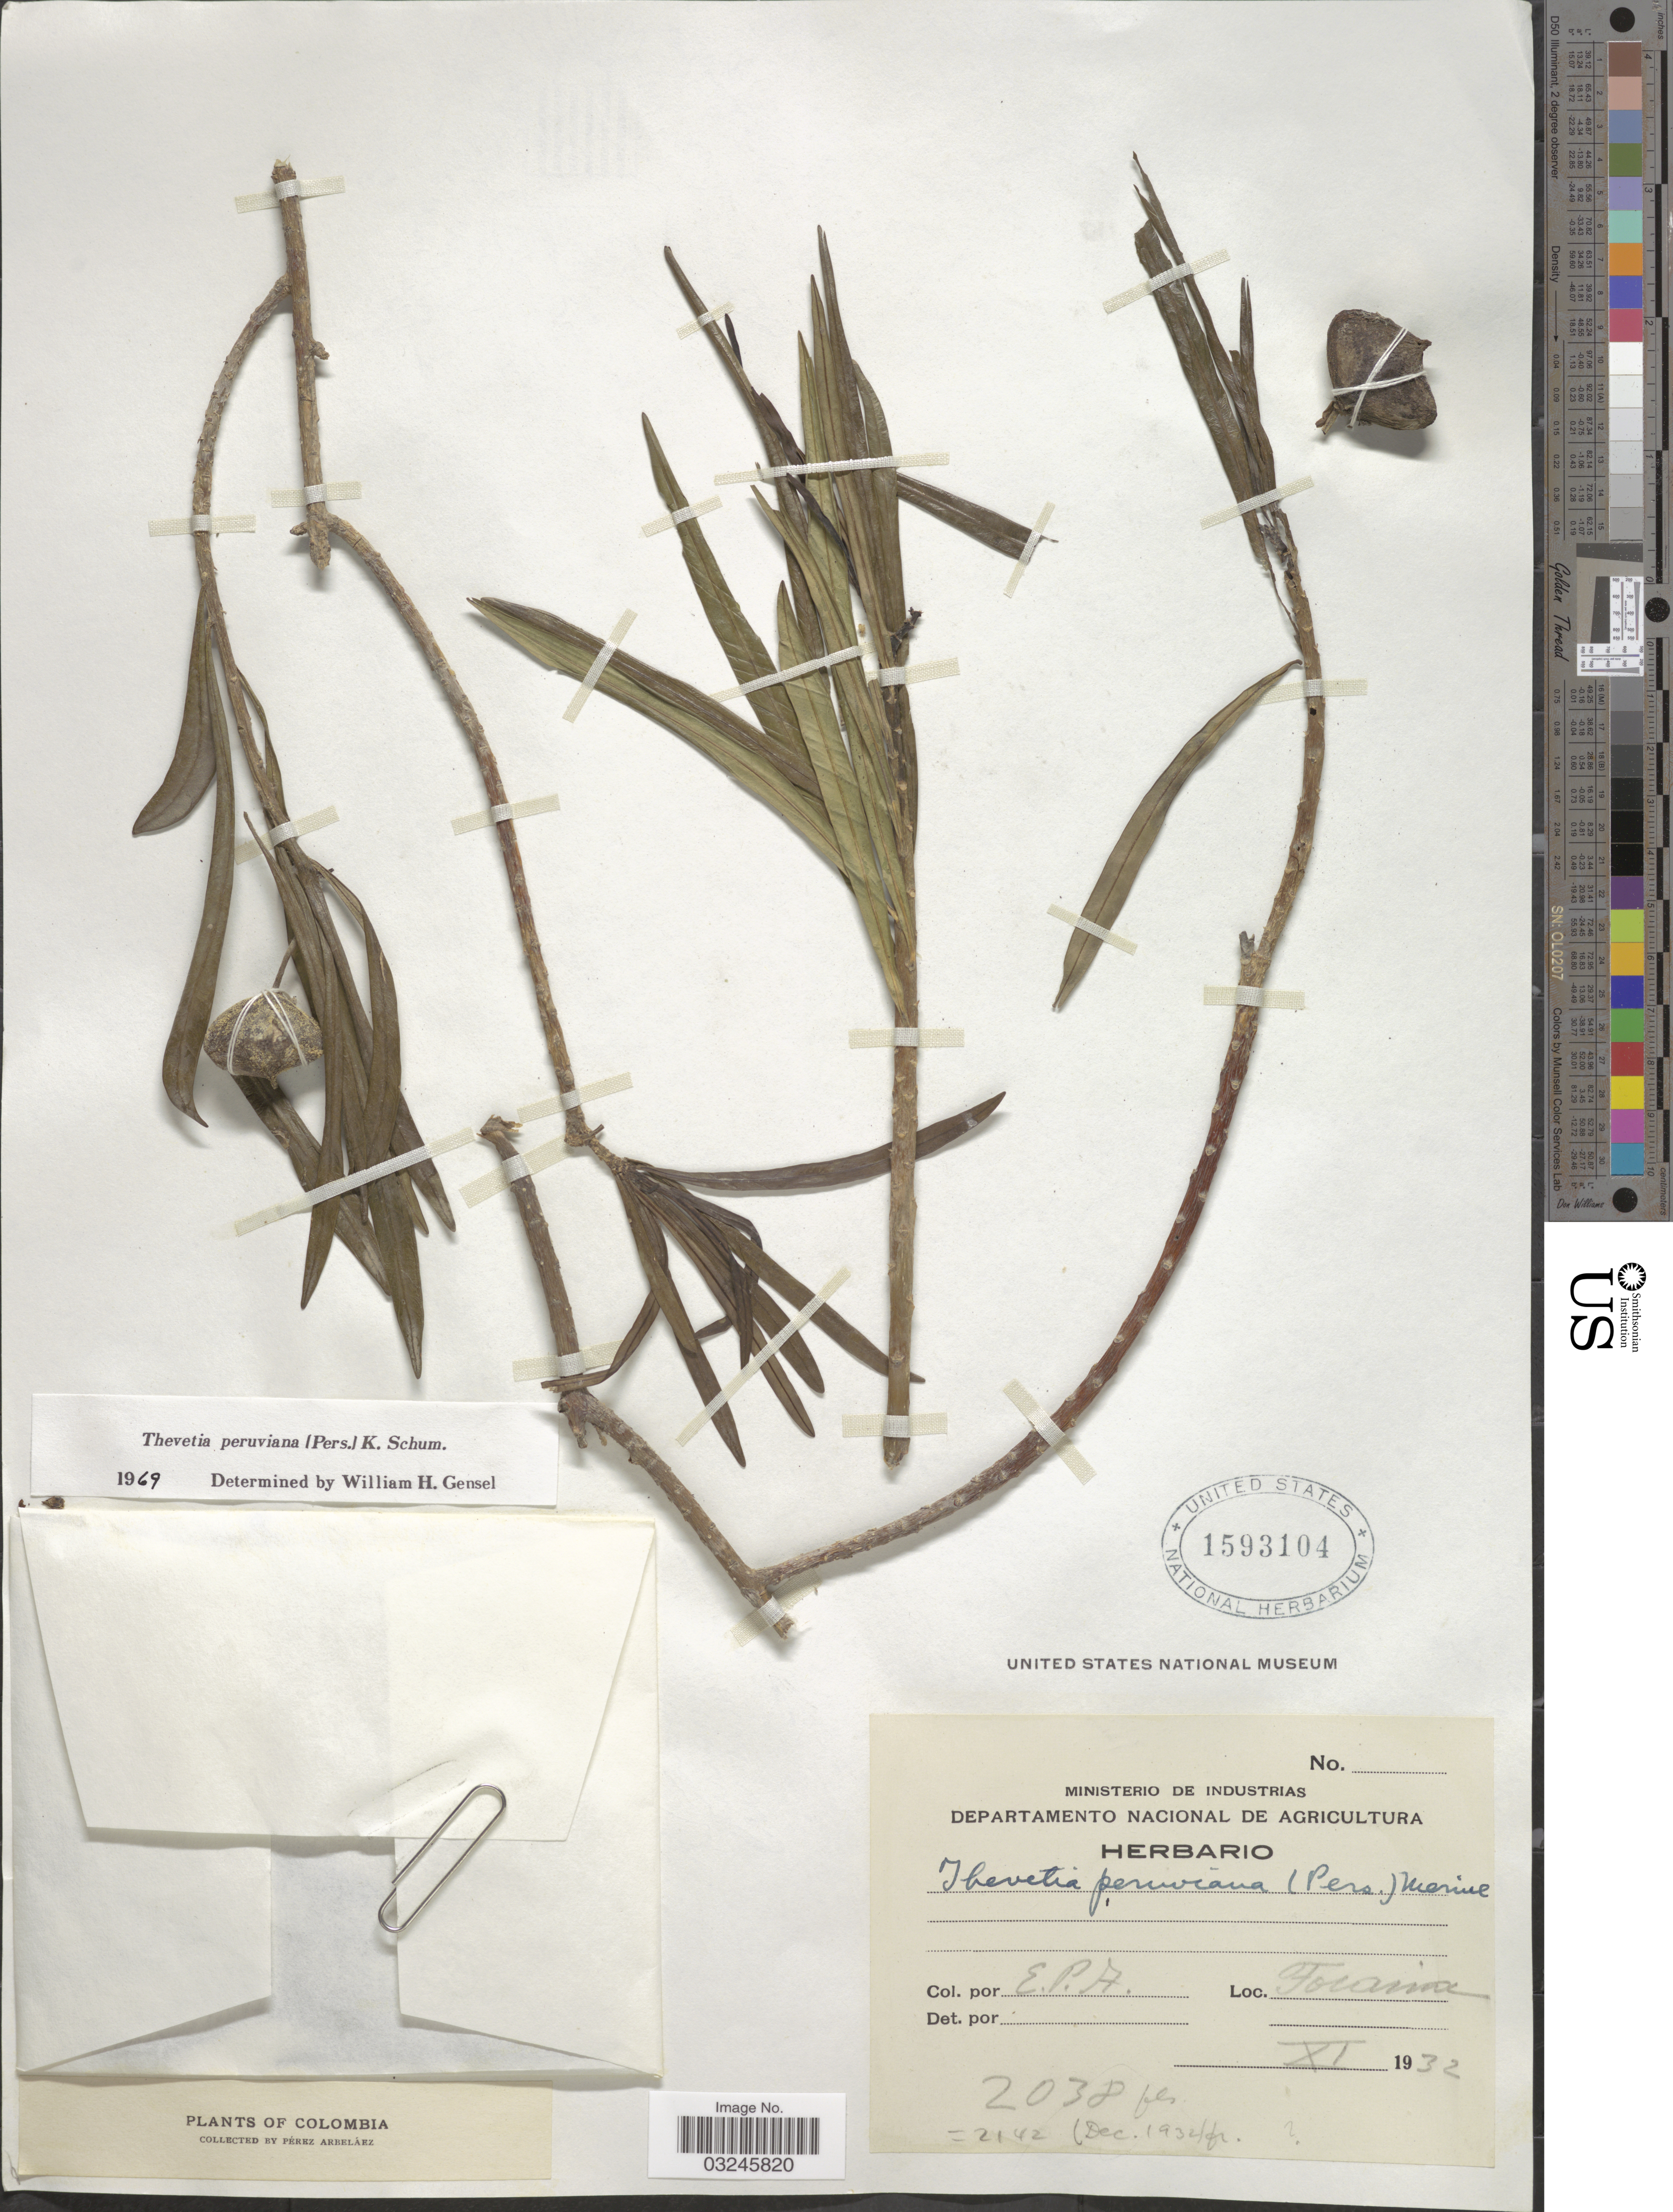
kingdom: Plantae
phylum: Tracheophyta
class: Magnoliopsida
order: Gentianales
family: Apocynaceae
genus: Thevetia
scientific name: Thevetia peruviana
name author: (Pers.) K. Schum.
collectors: E. Pérez Arbeláez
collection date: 1932-11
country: Colombia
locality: Tocaima.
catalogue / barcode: US 1593104